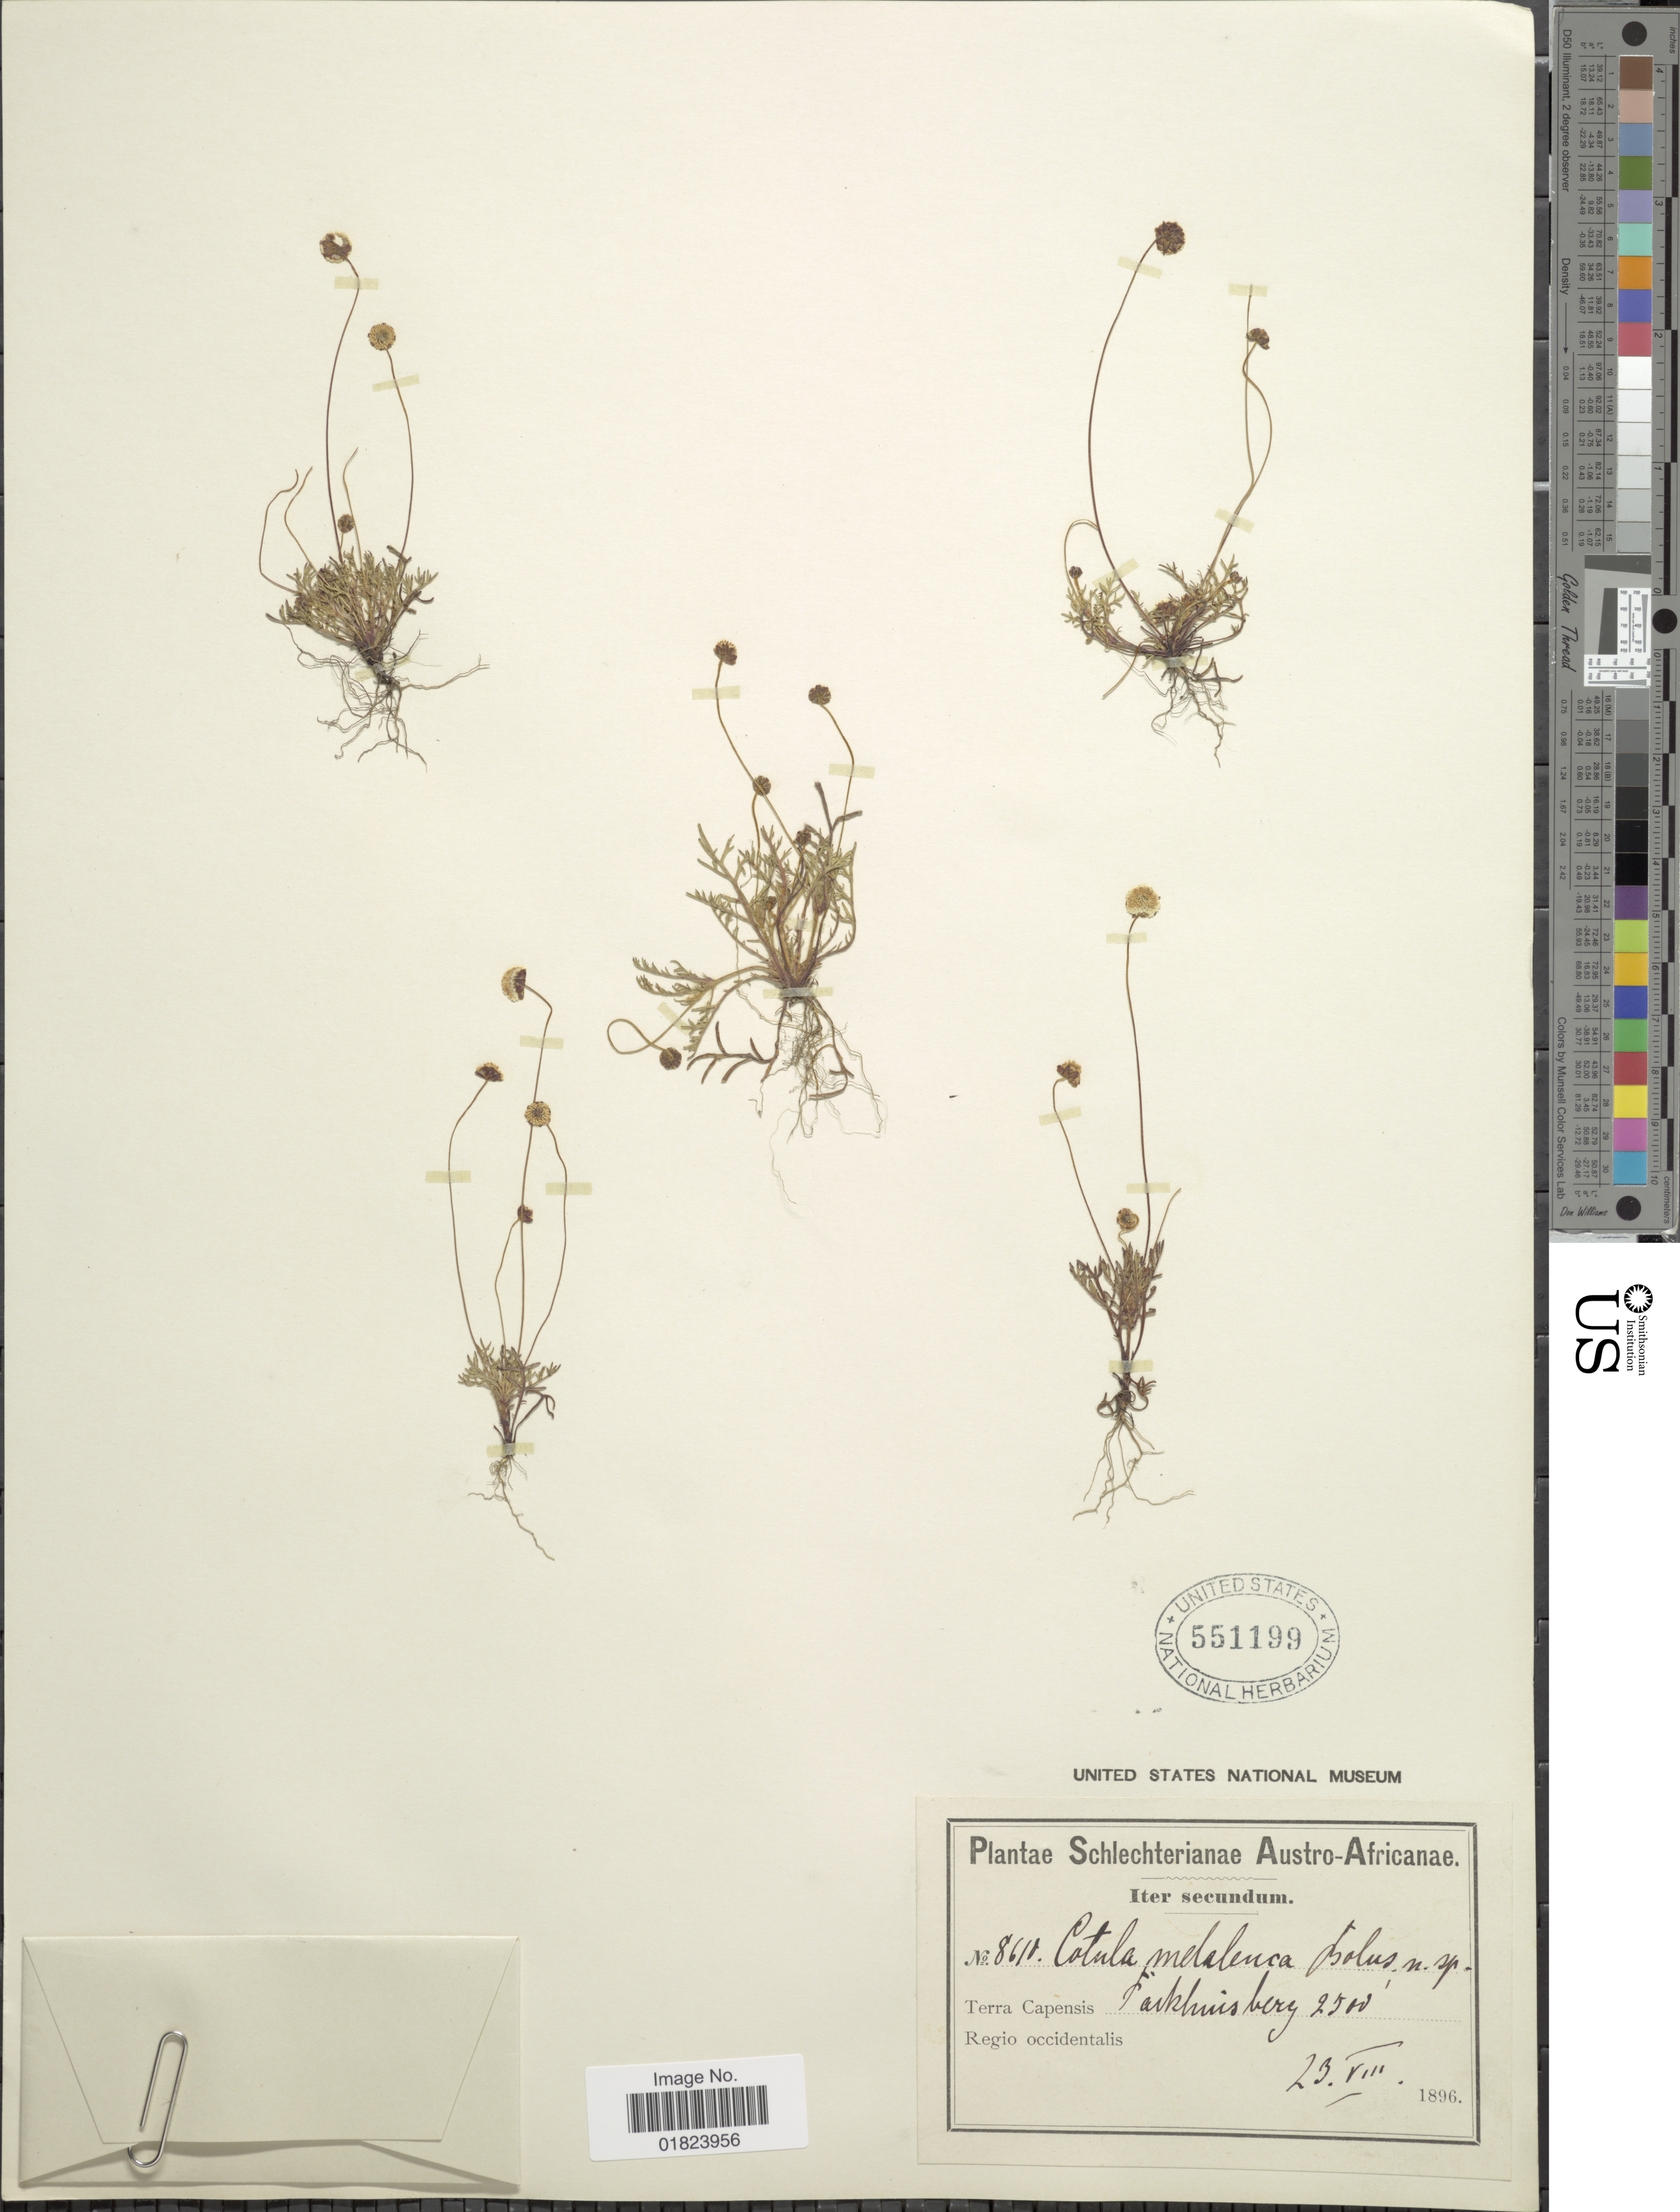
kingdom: Plantae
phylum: Tracheophyta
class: Magnoliopsida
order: Asterales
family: Asteraceae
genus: Cotula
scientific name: Cotula melaleuca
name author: Bolus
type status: Type Collection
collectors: Schlechter, --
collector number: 8610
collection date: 1896-08-23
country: South Africa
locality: Austro-Africanae,Terra Capensis Regio occidentalis, Pakhuisberg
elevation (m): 762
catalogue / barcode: US 551199